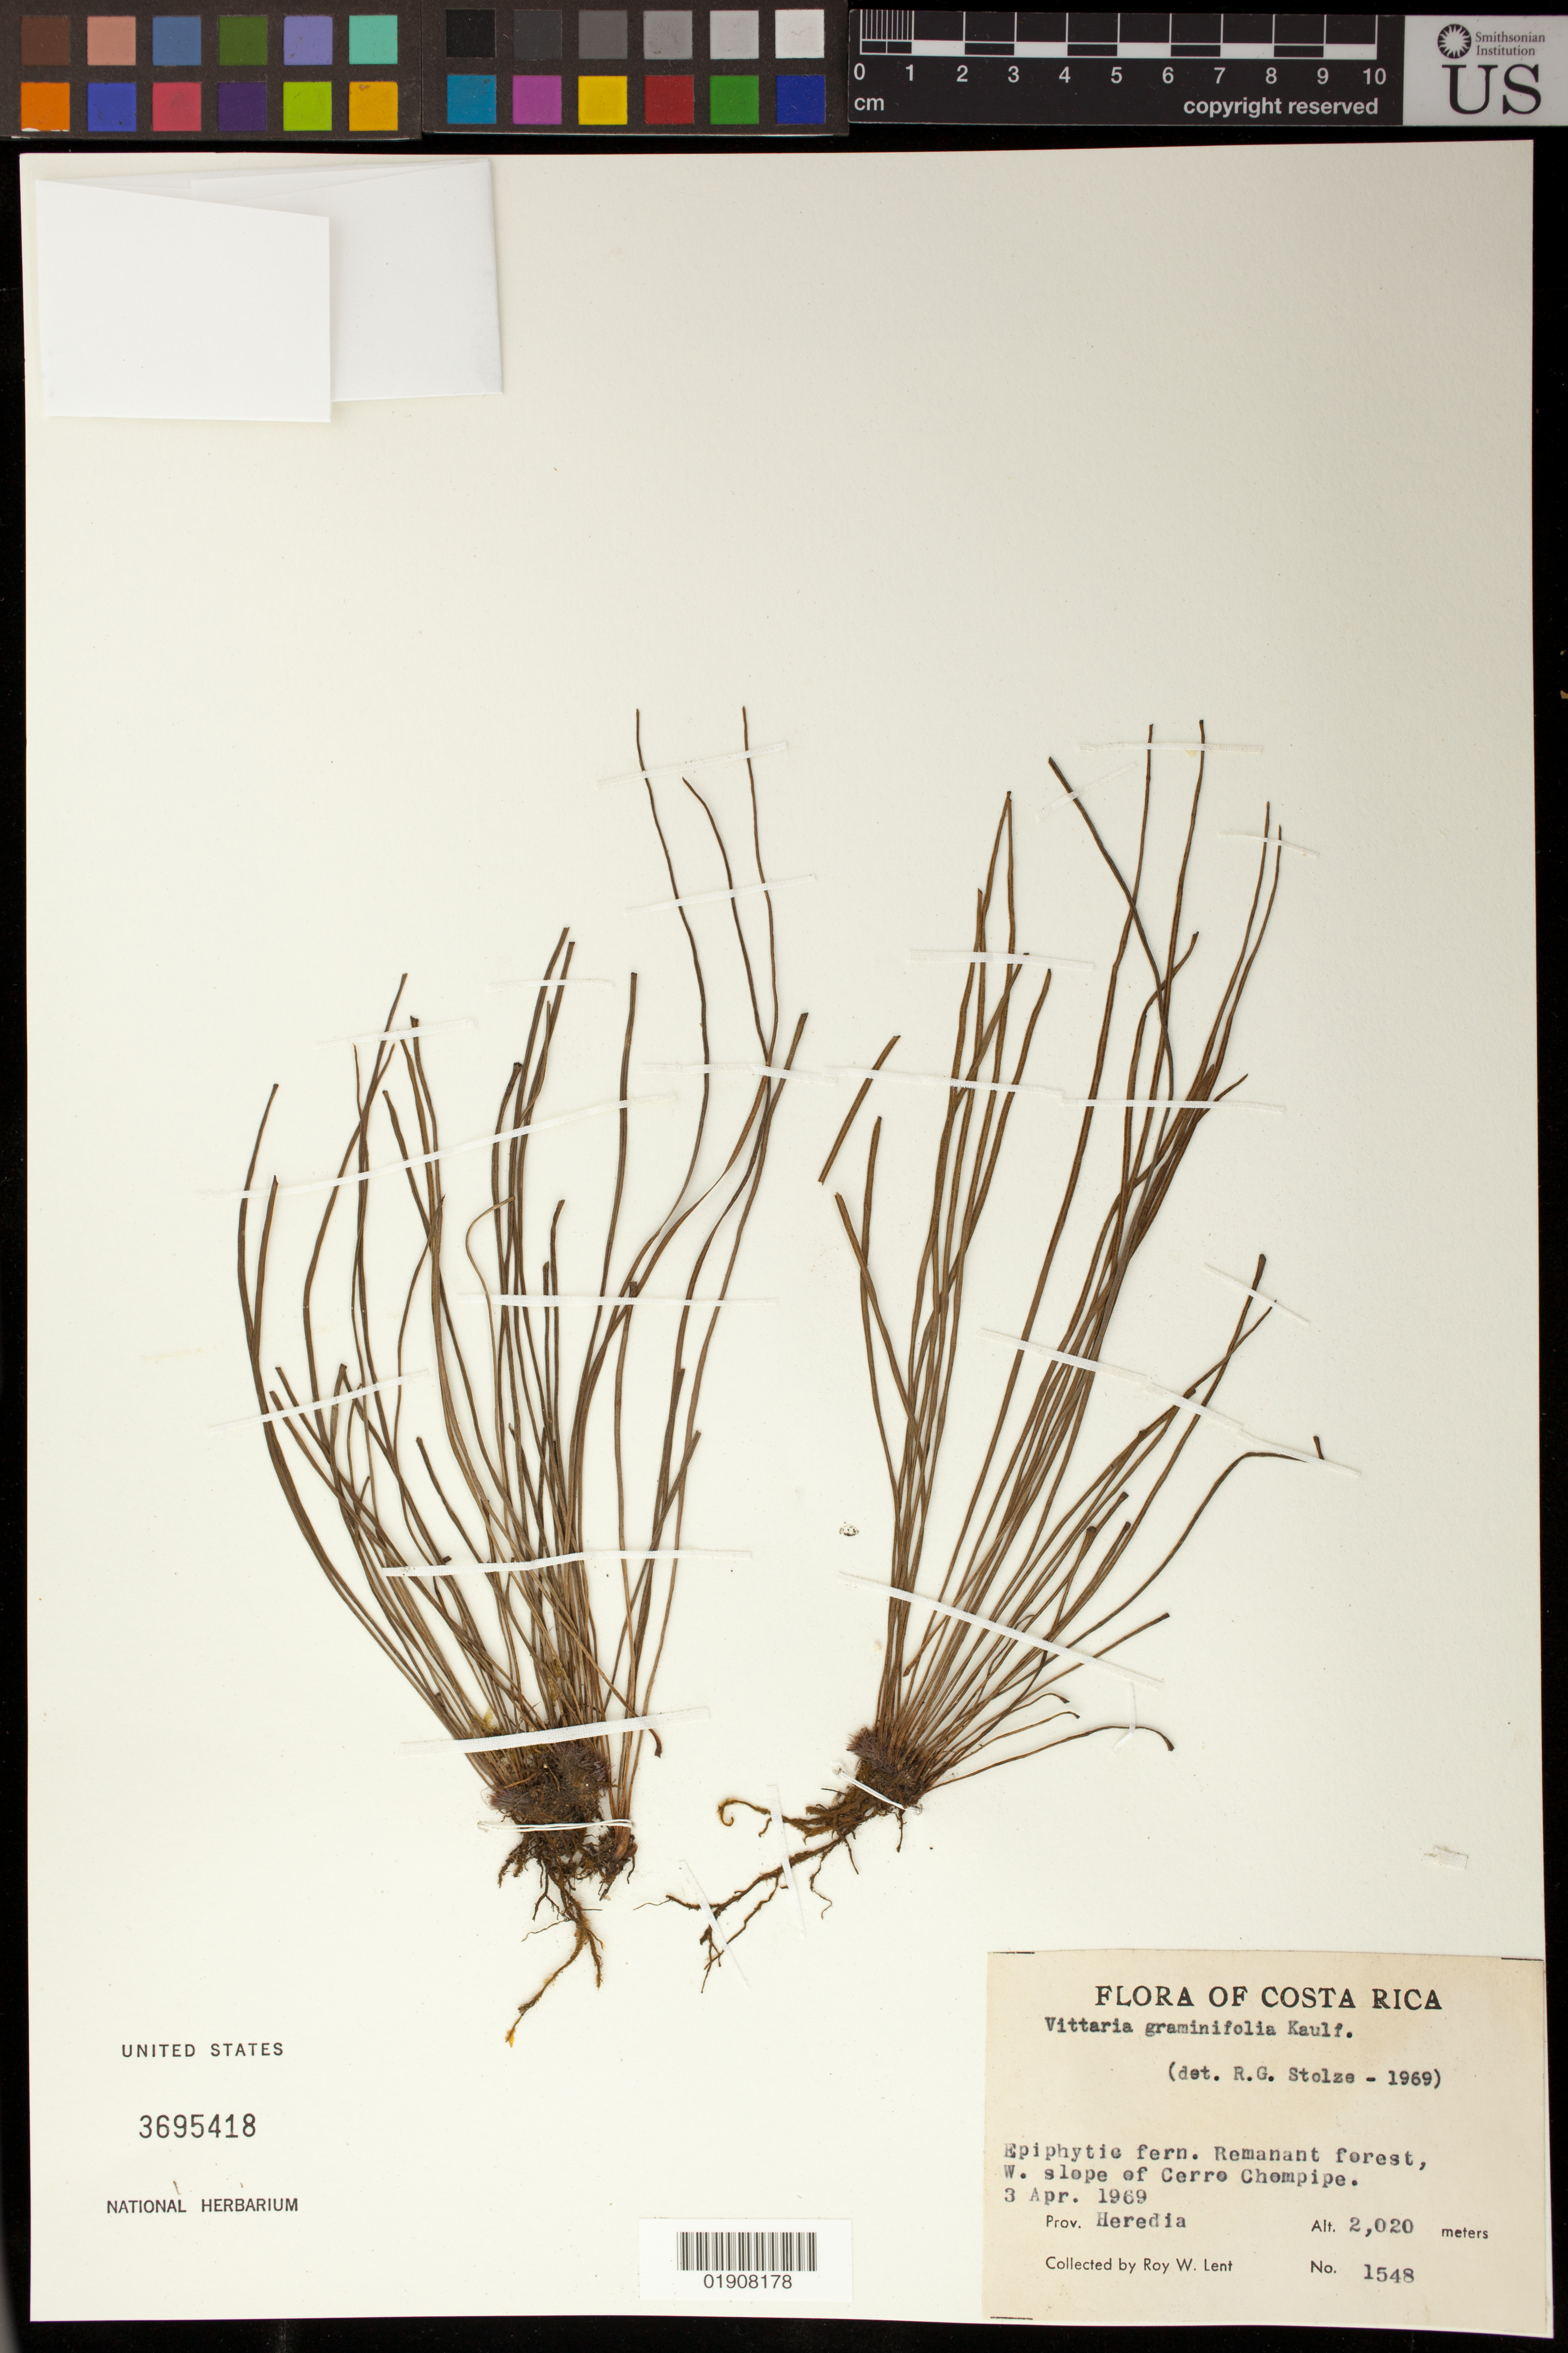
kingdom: Plantae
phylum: Tracheophyta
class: Polypodiopsida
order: Polypodiales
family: Pteridaceae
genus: Vittaria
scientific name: Vittaria graminifolia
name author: Kaulf.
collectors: R. W. Lent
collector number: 1548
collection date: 1969-04-03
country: Costa Rica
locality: Costa Rica, W. slope of Cerro Chompipe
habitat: Remanant forest.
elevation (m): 2020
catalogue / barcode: US 3695418